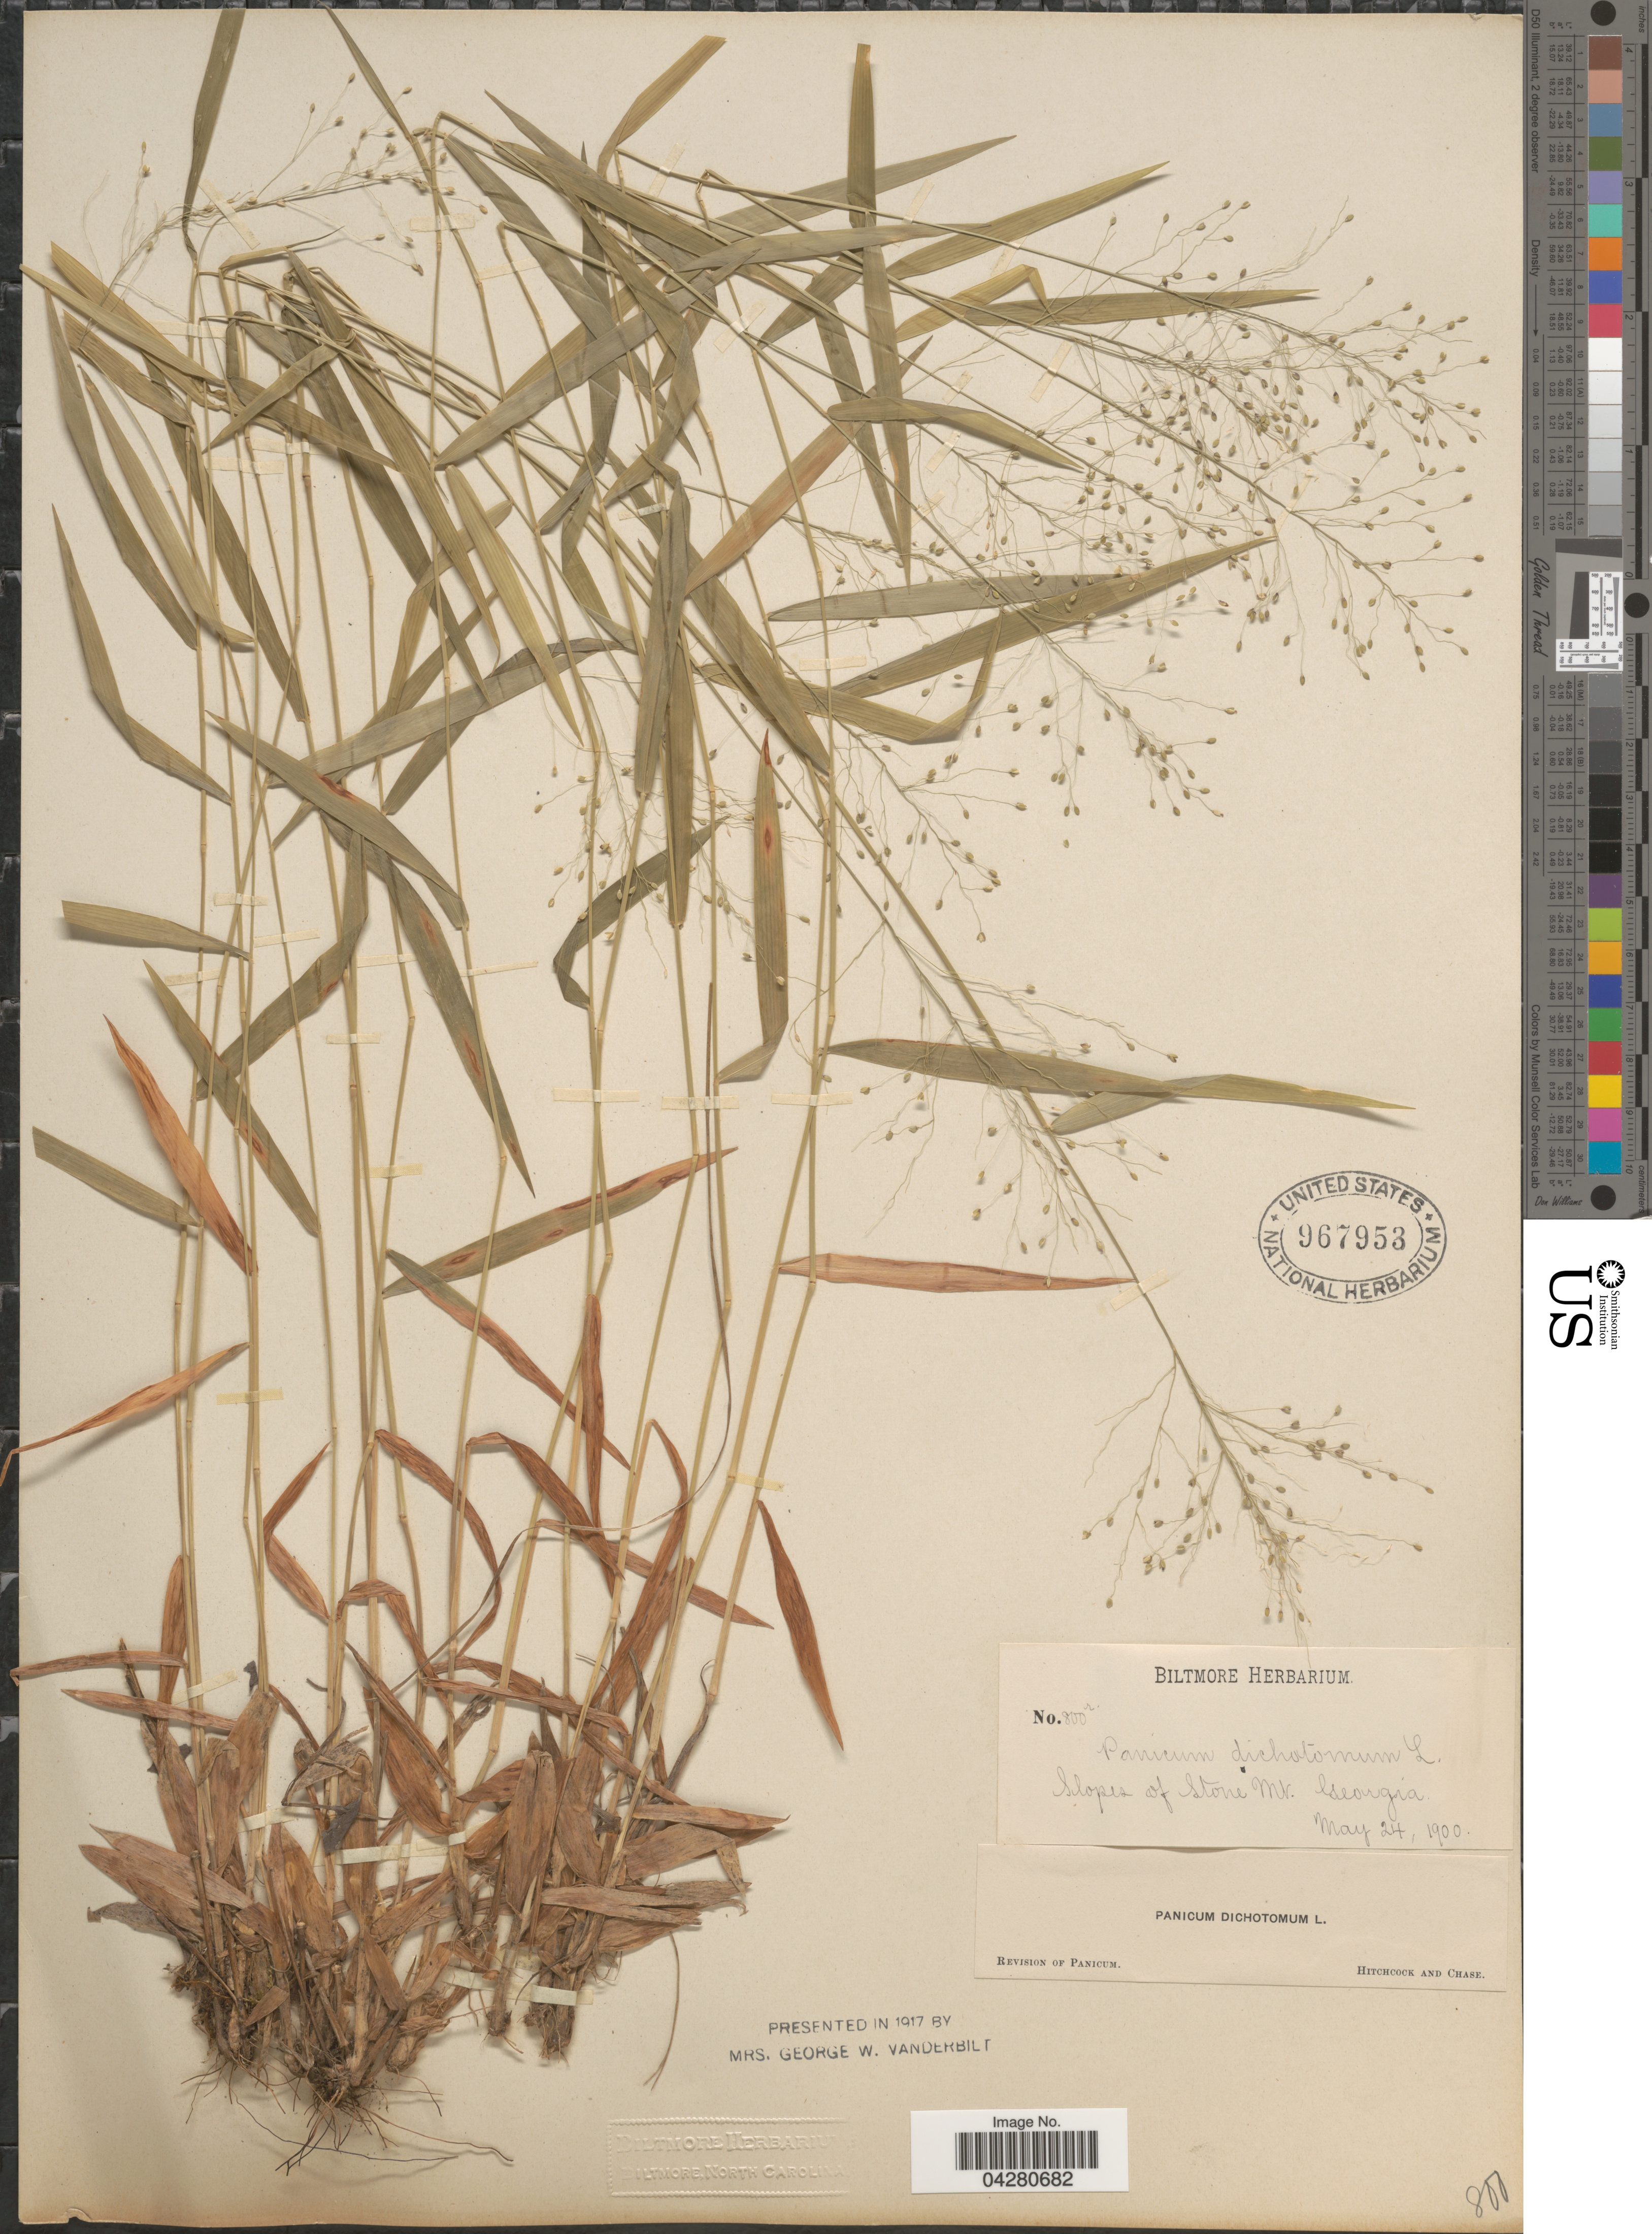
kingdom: Plantae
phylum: Tracheophyta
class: Liliopsida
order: Poales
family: Poaceae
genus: Dichanthelium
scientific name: Dichanthelium dichotomum var. dichotomum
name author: (L.) Gould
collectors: ex herb. Biltmore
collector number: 800r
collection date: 1900-05-24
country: United States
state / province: Georgia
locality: Slopes of Stone Mt.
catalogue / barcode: US 967953